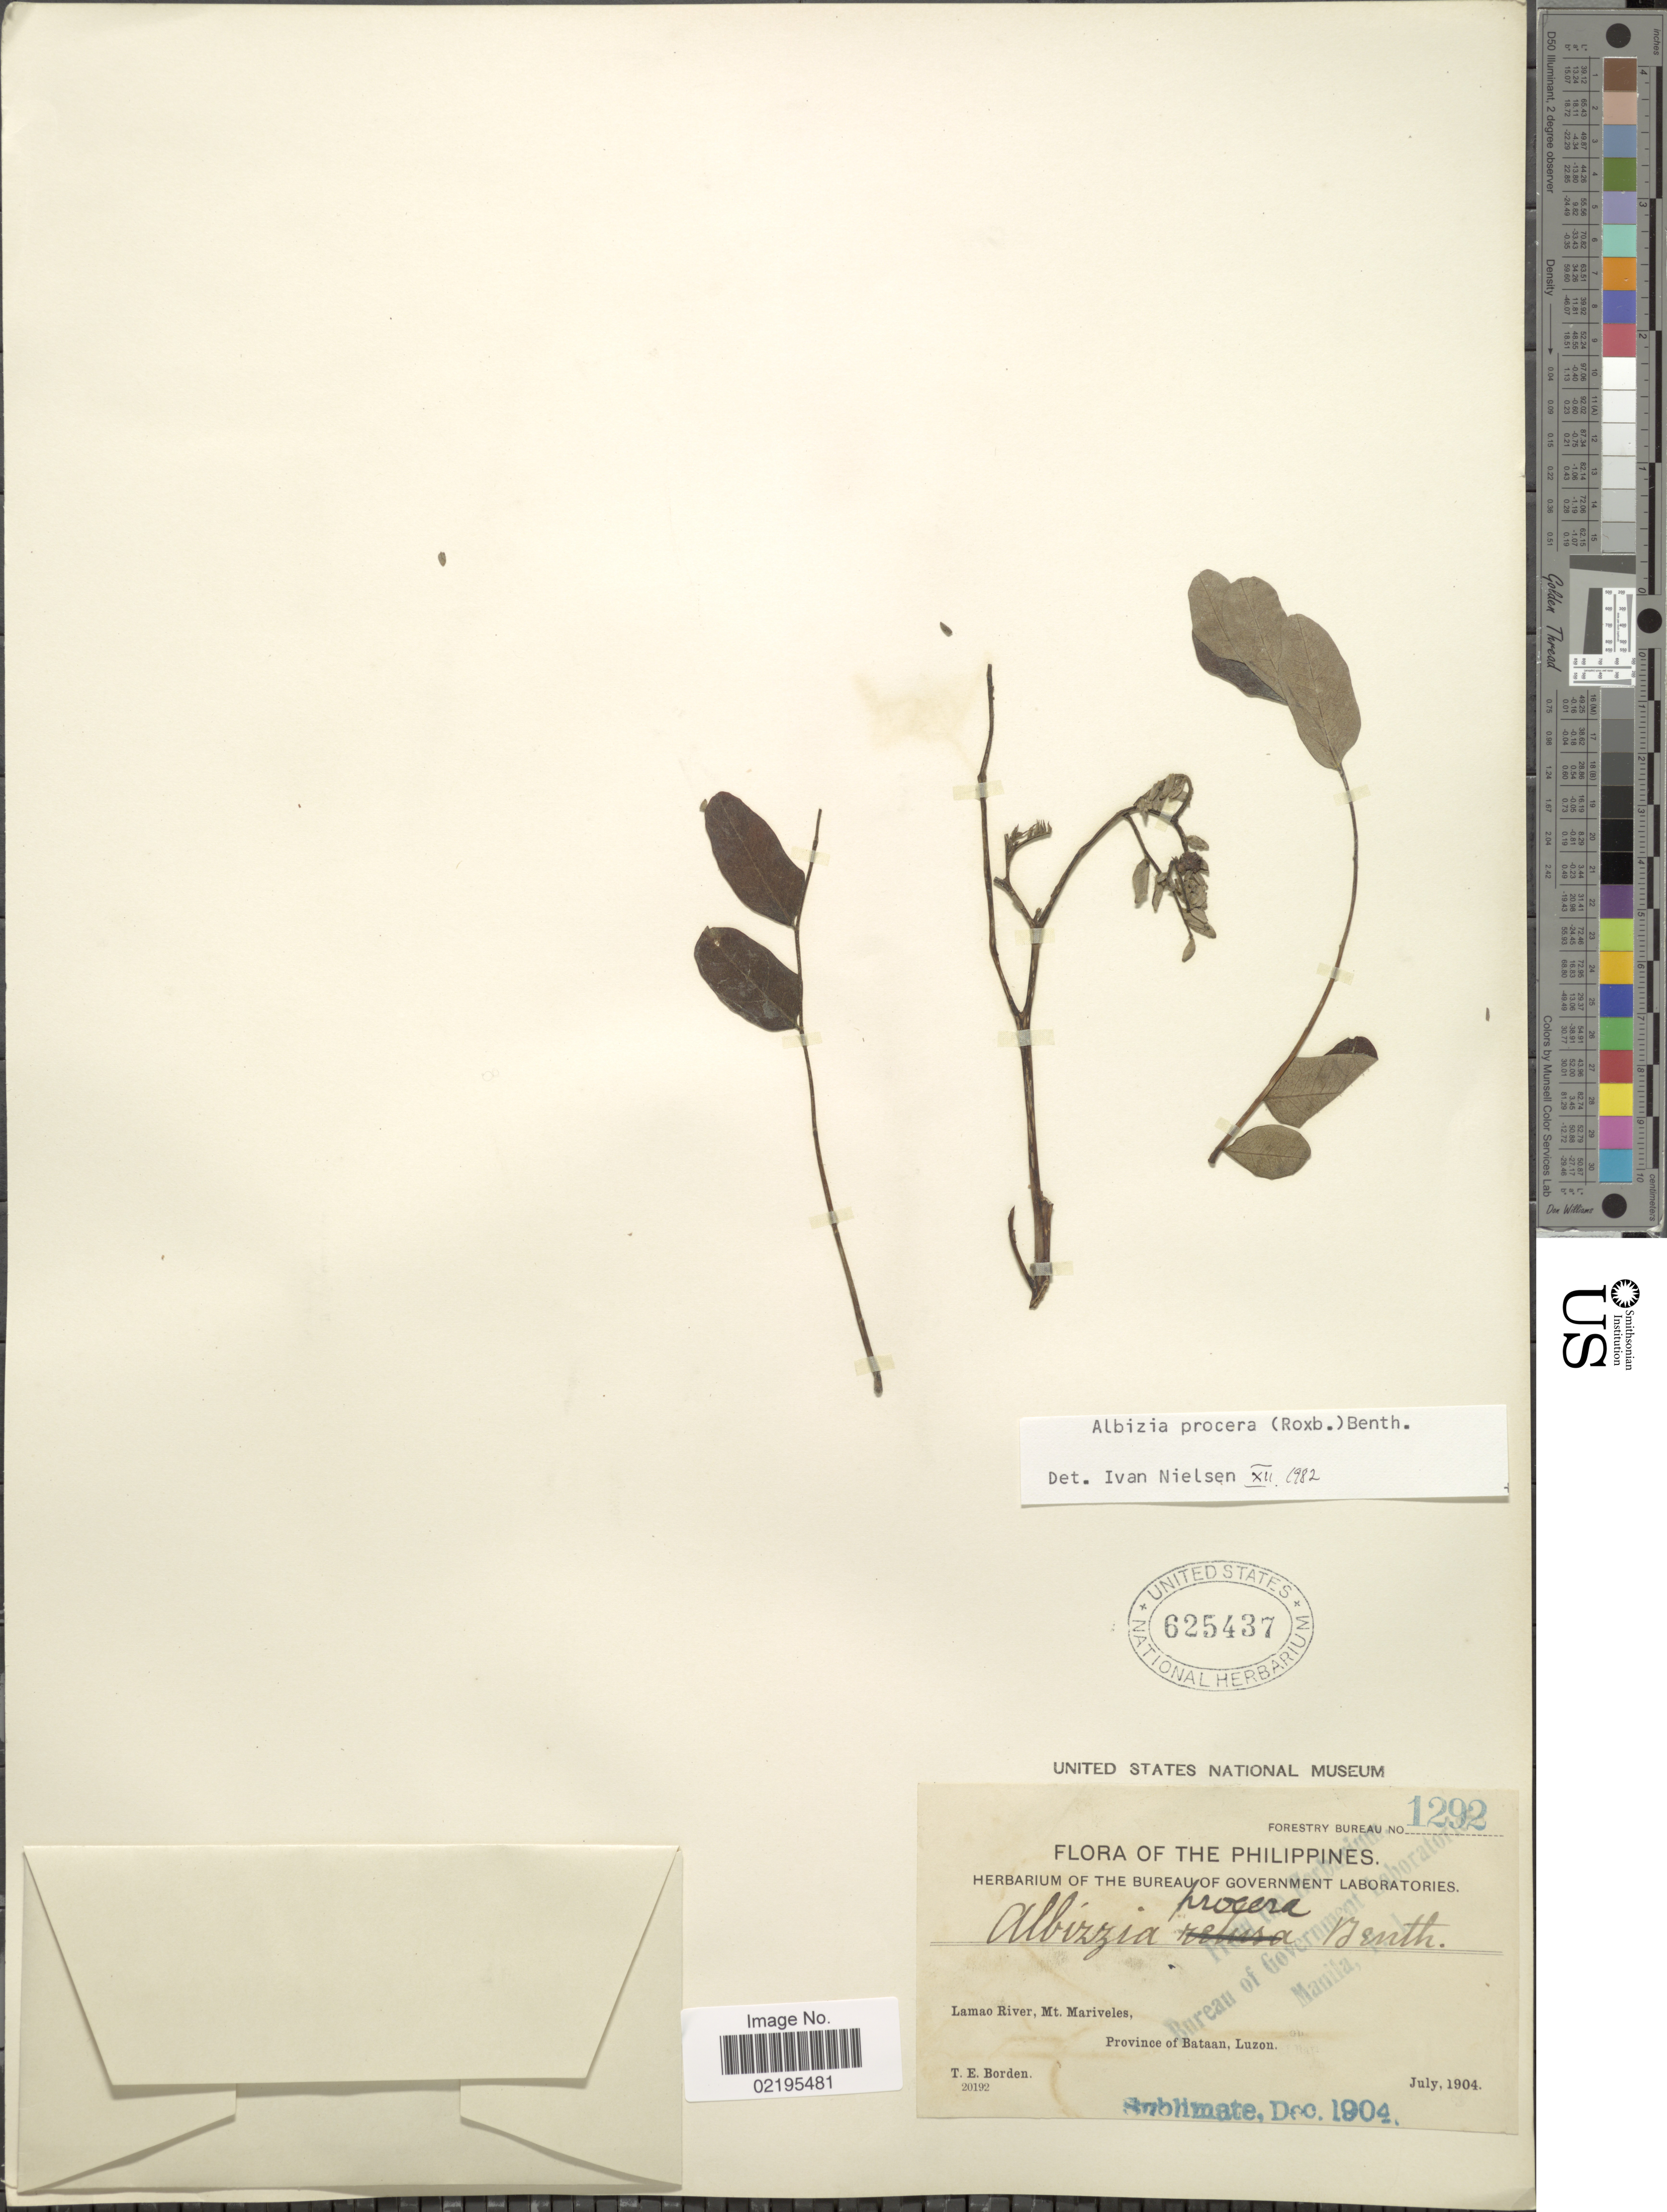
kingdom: Plantae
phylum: Tracheophyta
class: Magnoliopsida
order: Fabales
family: Fabaceae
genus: Albizia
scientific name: Albizia procera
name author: (Roxb.) Benth.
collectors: T. E. Borden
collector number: Forestry Bureau 1292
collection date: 1904-07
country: Philippines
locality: Lamao River, Mt. Mariveles, Province of Bataan, Luzon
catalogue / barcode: US 625437